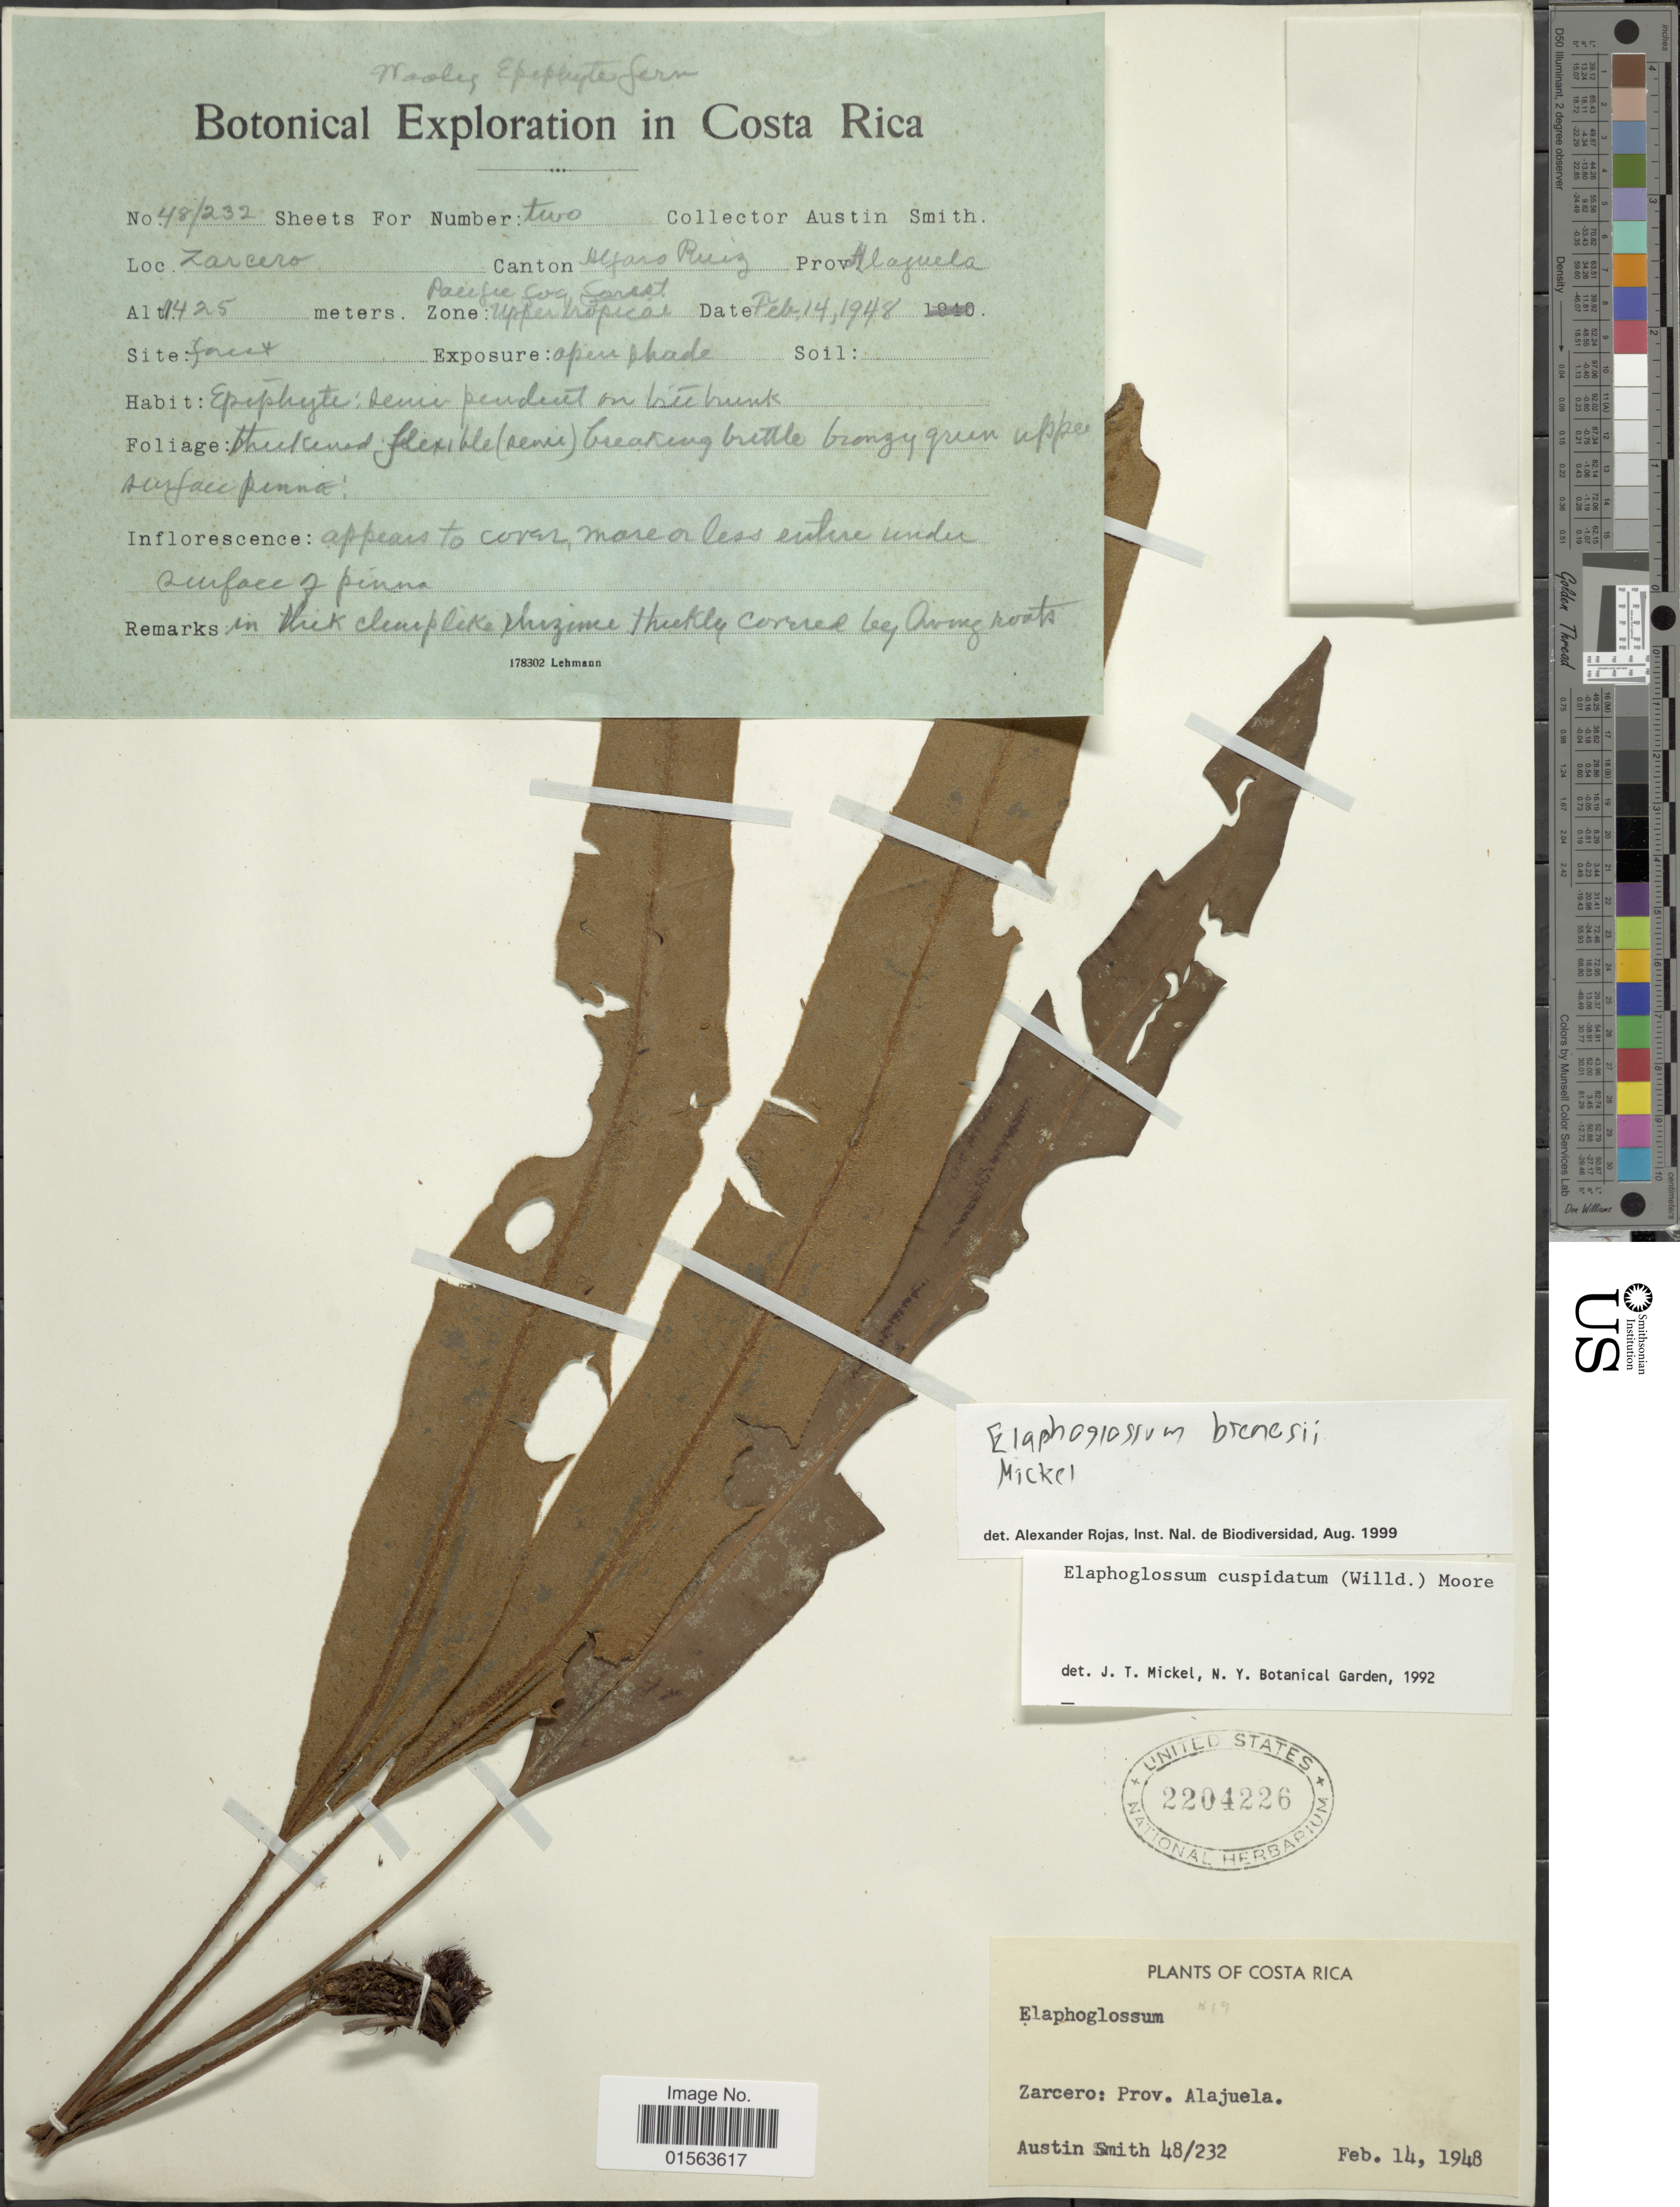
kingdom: Plantae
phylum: Tracheophyta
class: Polypodiopsida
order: Polypodiales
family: Dryopteridaceae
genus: Elaphoglossum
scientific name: Elaphoglossum brenesii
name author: Mickel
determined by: Matos, F. B.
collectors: Aust P. Smith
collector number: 48/232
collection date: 1948-02-14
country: Costa Rica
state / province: Alajuela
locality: Zarcero: Prov. Alajuela, Canton Alfaro Ruiz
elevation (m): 1425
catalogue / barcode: US 2204226